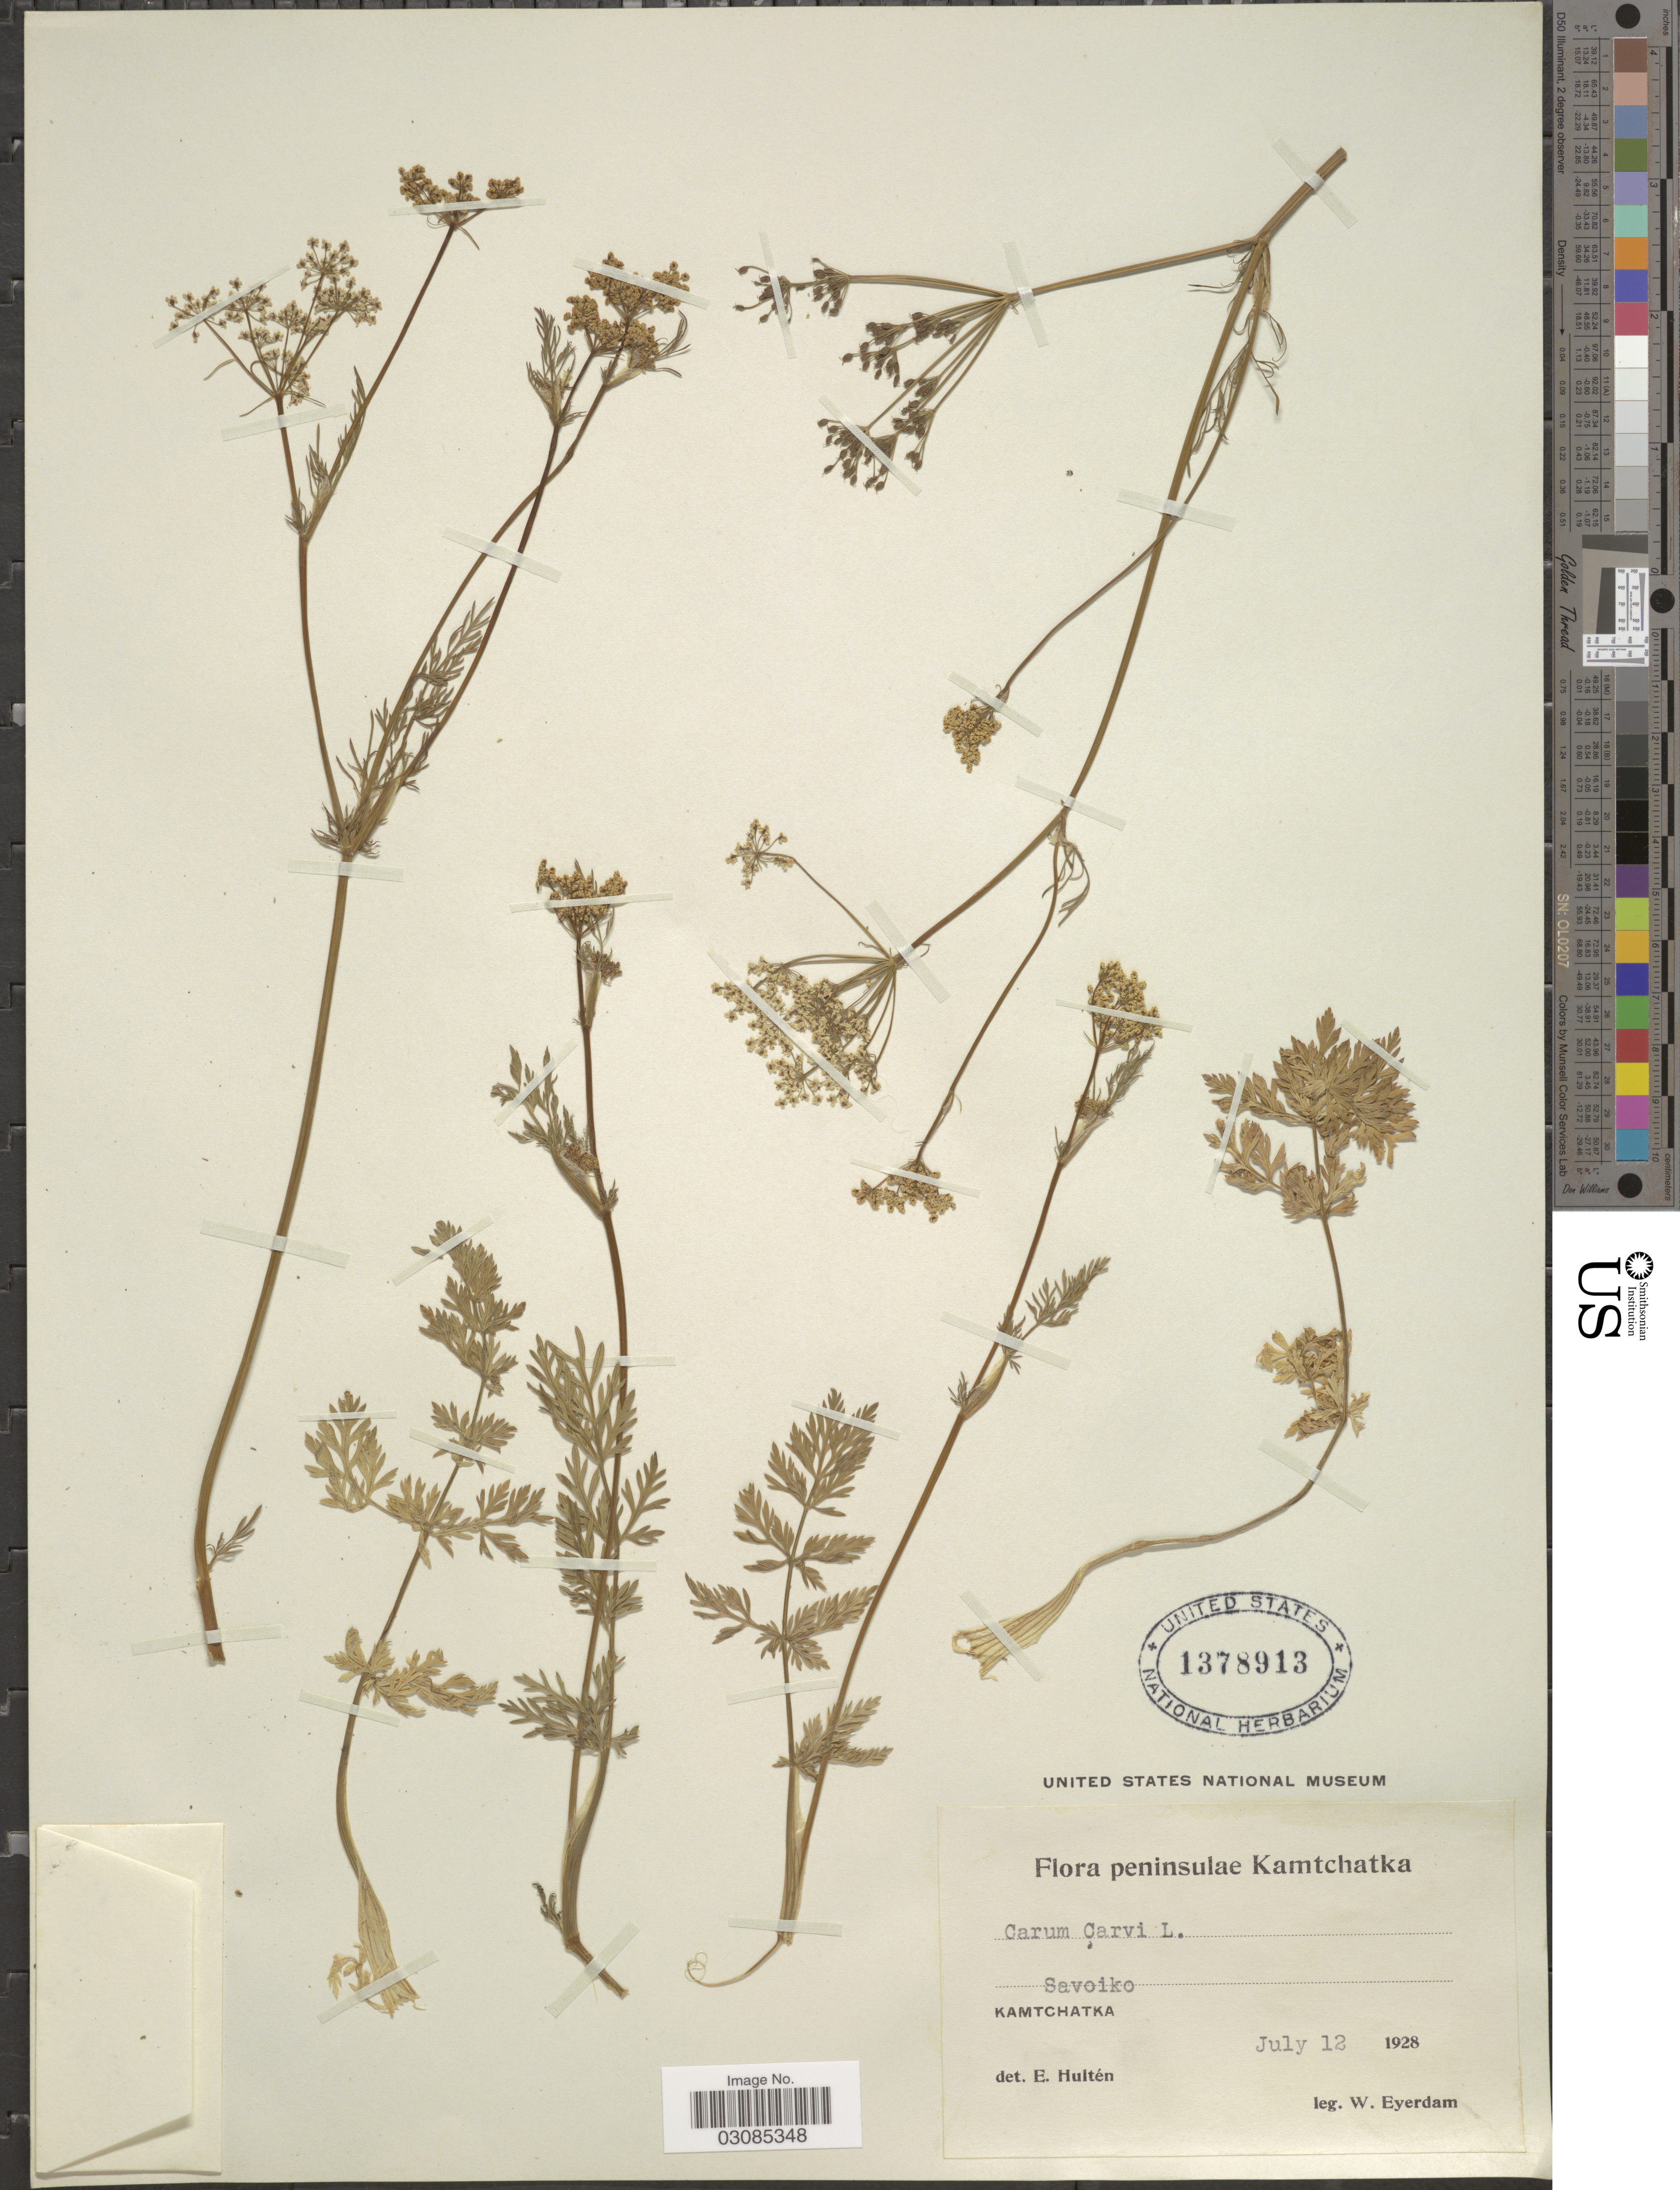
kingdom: Plantae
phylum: Tracheophyta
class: Magnoliopsida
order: Apiales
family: Apiaceae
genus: Carum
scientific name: Carum carvi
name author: L.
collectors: W. J. Eyerdam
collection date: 1928-07-12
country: Russian Federation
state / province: Kamchatka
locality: Peninsulae Kamtchatka. Savoiko. Kamtchatka.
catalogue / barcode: US 1378913